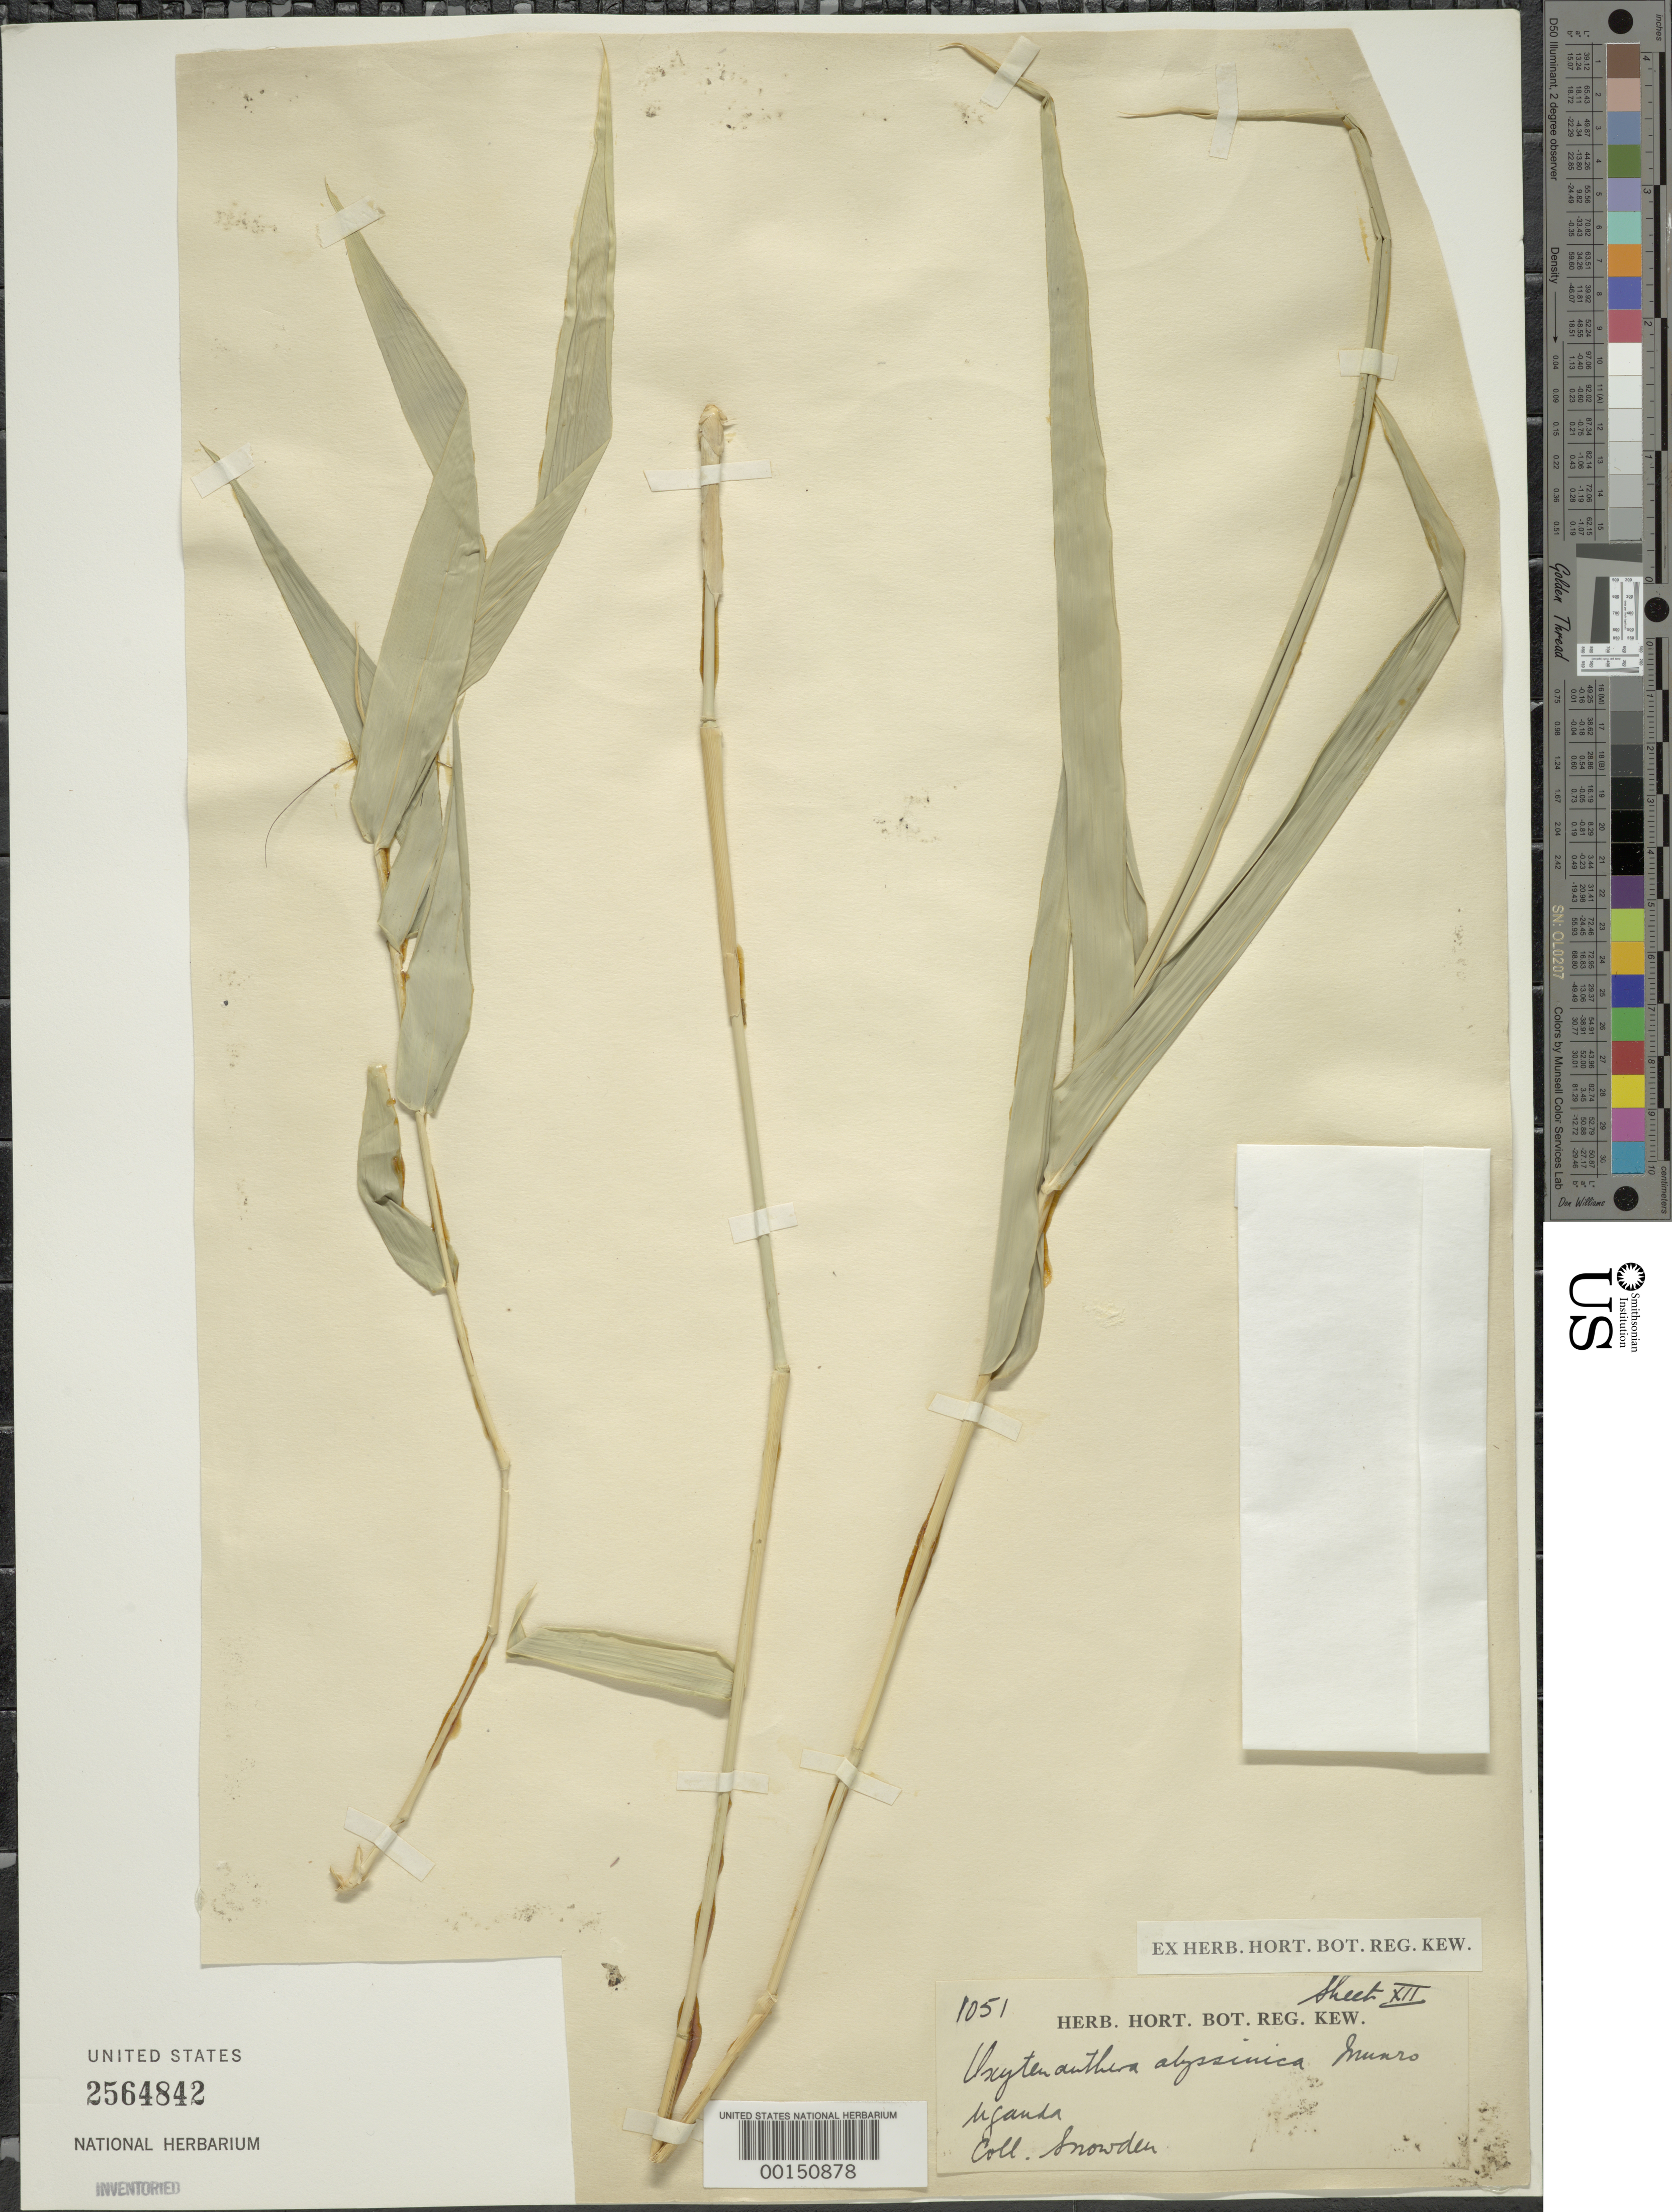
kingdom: Plantae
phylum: Tracheophyta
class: Liliopsida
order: Poales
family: Poaceae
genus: Oxytenanthera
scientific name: Oxytenanthera abyssinica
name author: (A. Rich.) Munro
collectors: J. Snowden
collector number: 1051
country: Uganda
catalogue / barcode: US 2564842